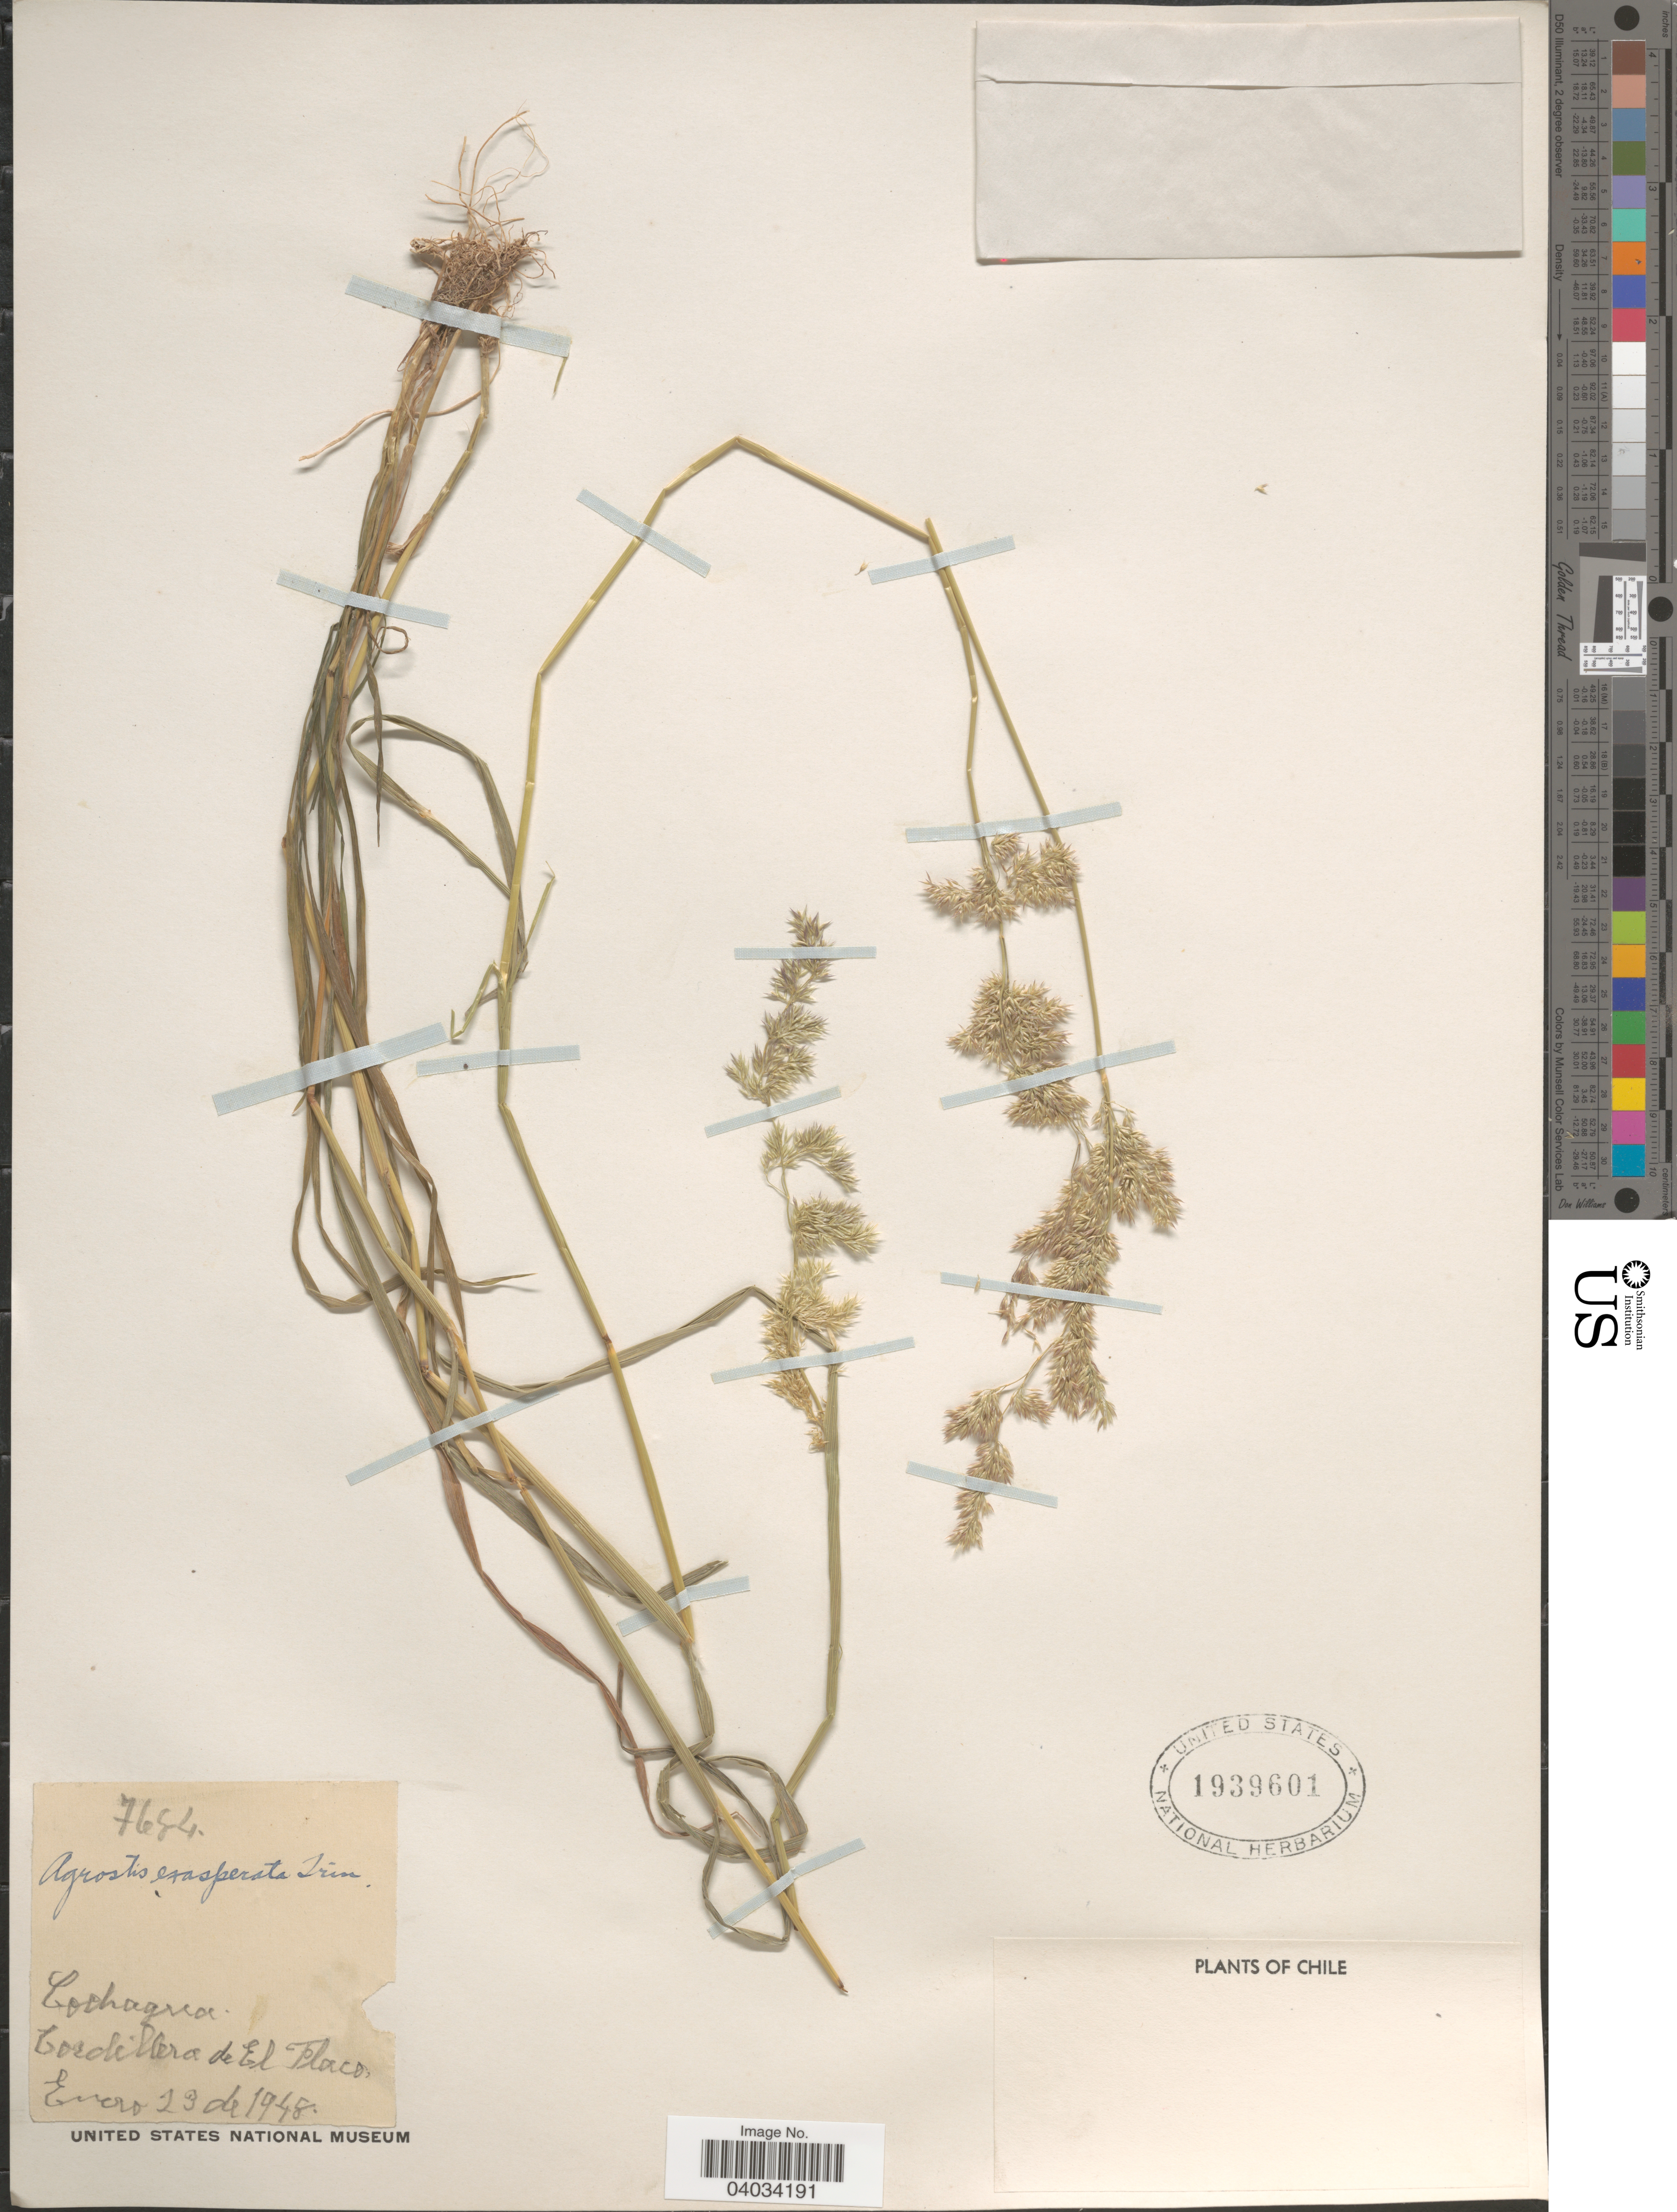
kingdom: Plantae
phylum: Tracheophyta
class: Liliopsida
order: Poales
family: Poaceae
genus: Polypogon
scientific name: Polypogon exasperatus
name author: (Trin.) Renvoize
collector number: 7684*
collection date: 1948-01-23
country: Chile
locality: Cochagua. Cordillera de El Flaco.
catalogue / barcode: US 1939601